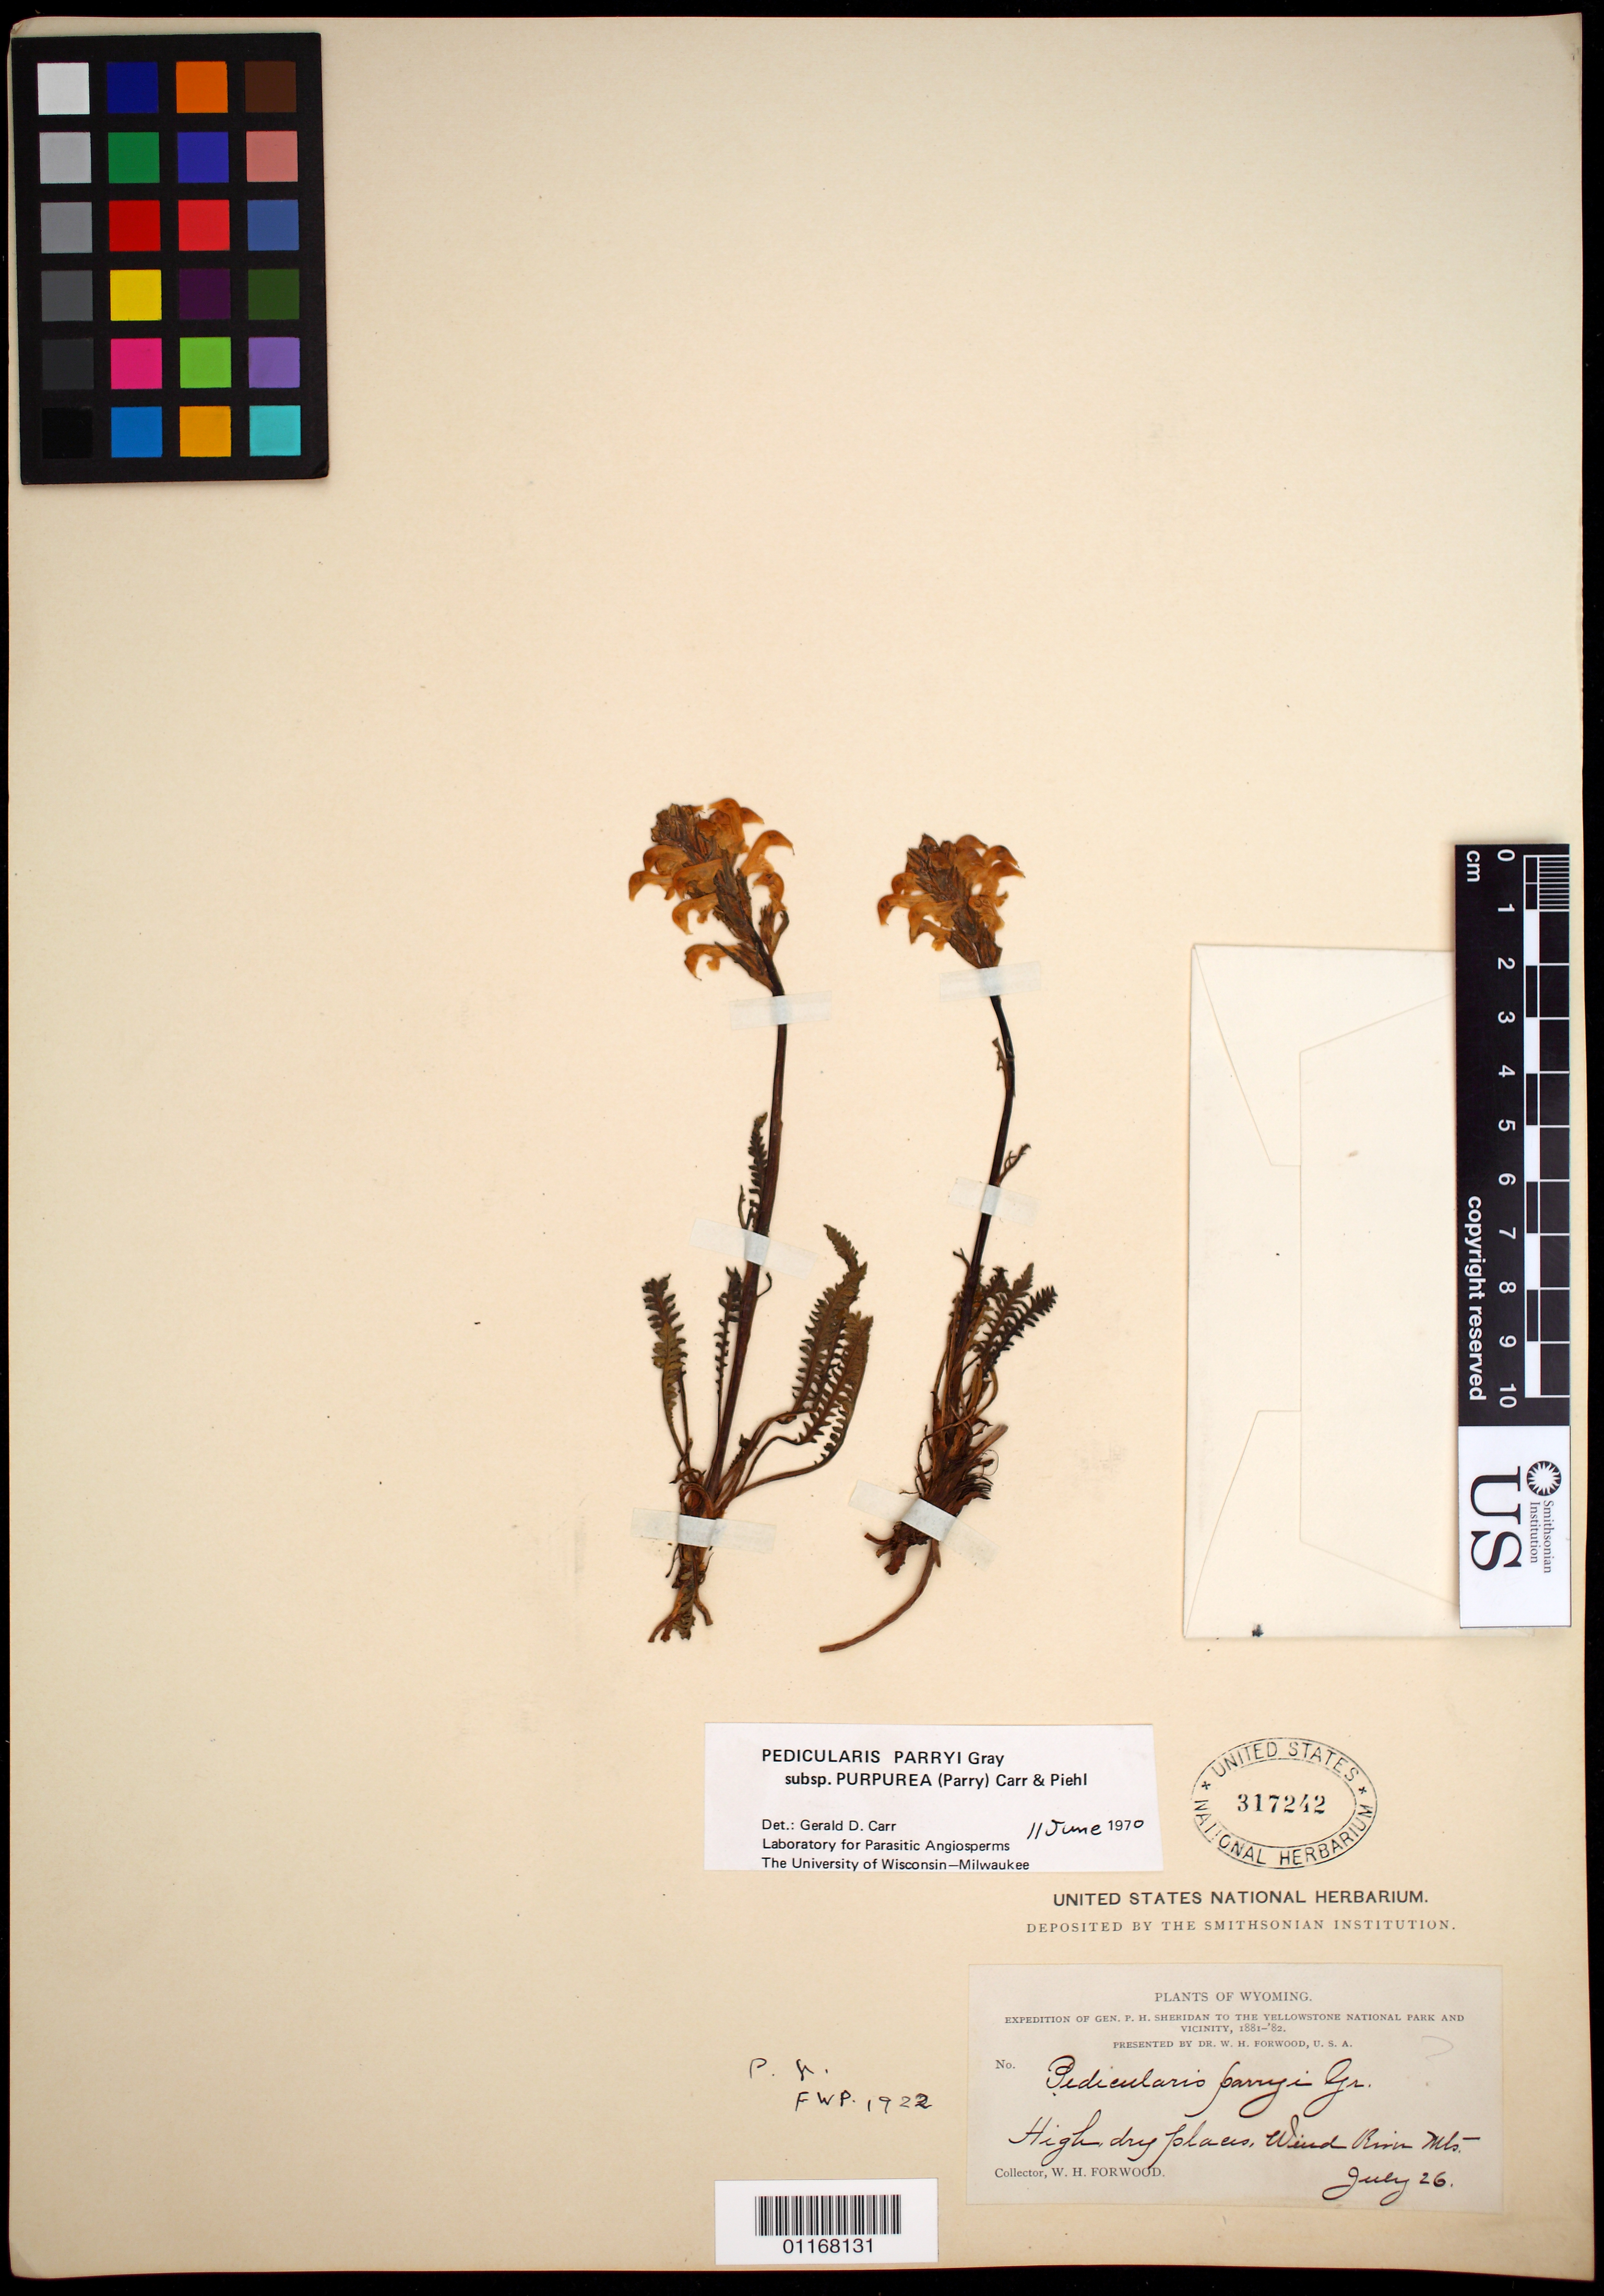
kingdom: Plantae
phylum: Tracheophyta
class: Magnoliopsida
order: Lamiales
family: Orobanchaceae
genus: Pedicularis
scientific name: Pedicularis parryi subsp. purpurea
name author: (Parry) G.D. Carr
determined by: Carr, G. D.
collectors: W. Forwood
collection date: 1881-07-26 or 1882-07-26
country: United States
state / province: Wyoming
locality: Wind River Mts.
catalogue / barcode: US 317242